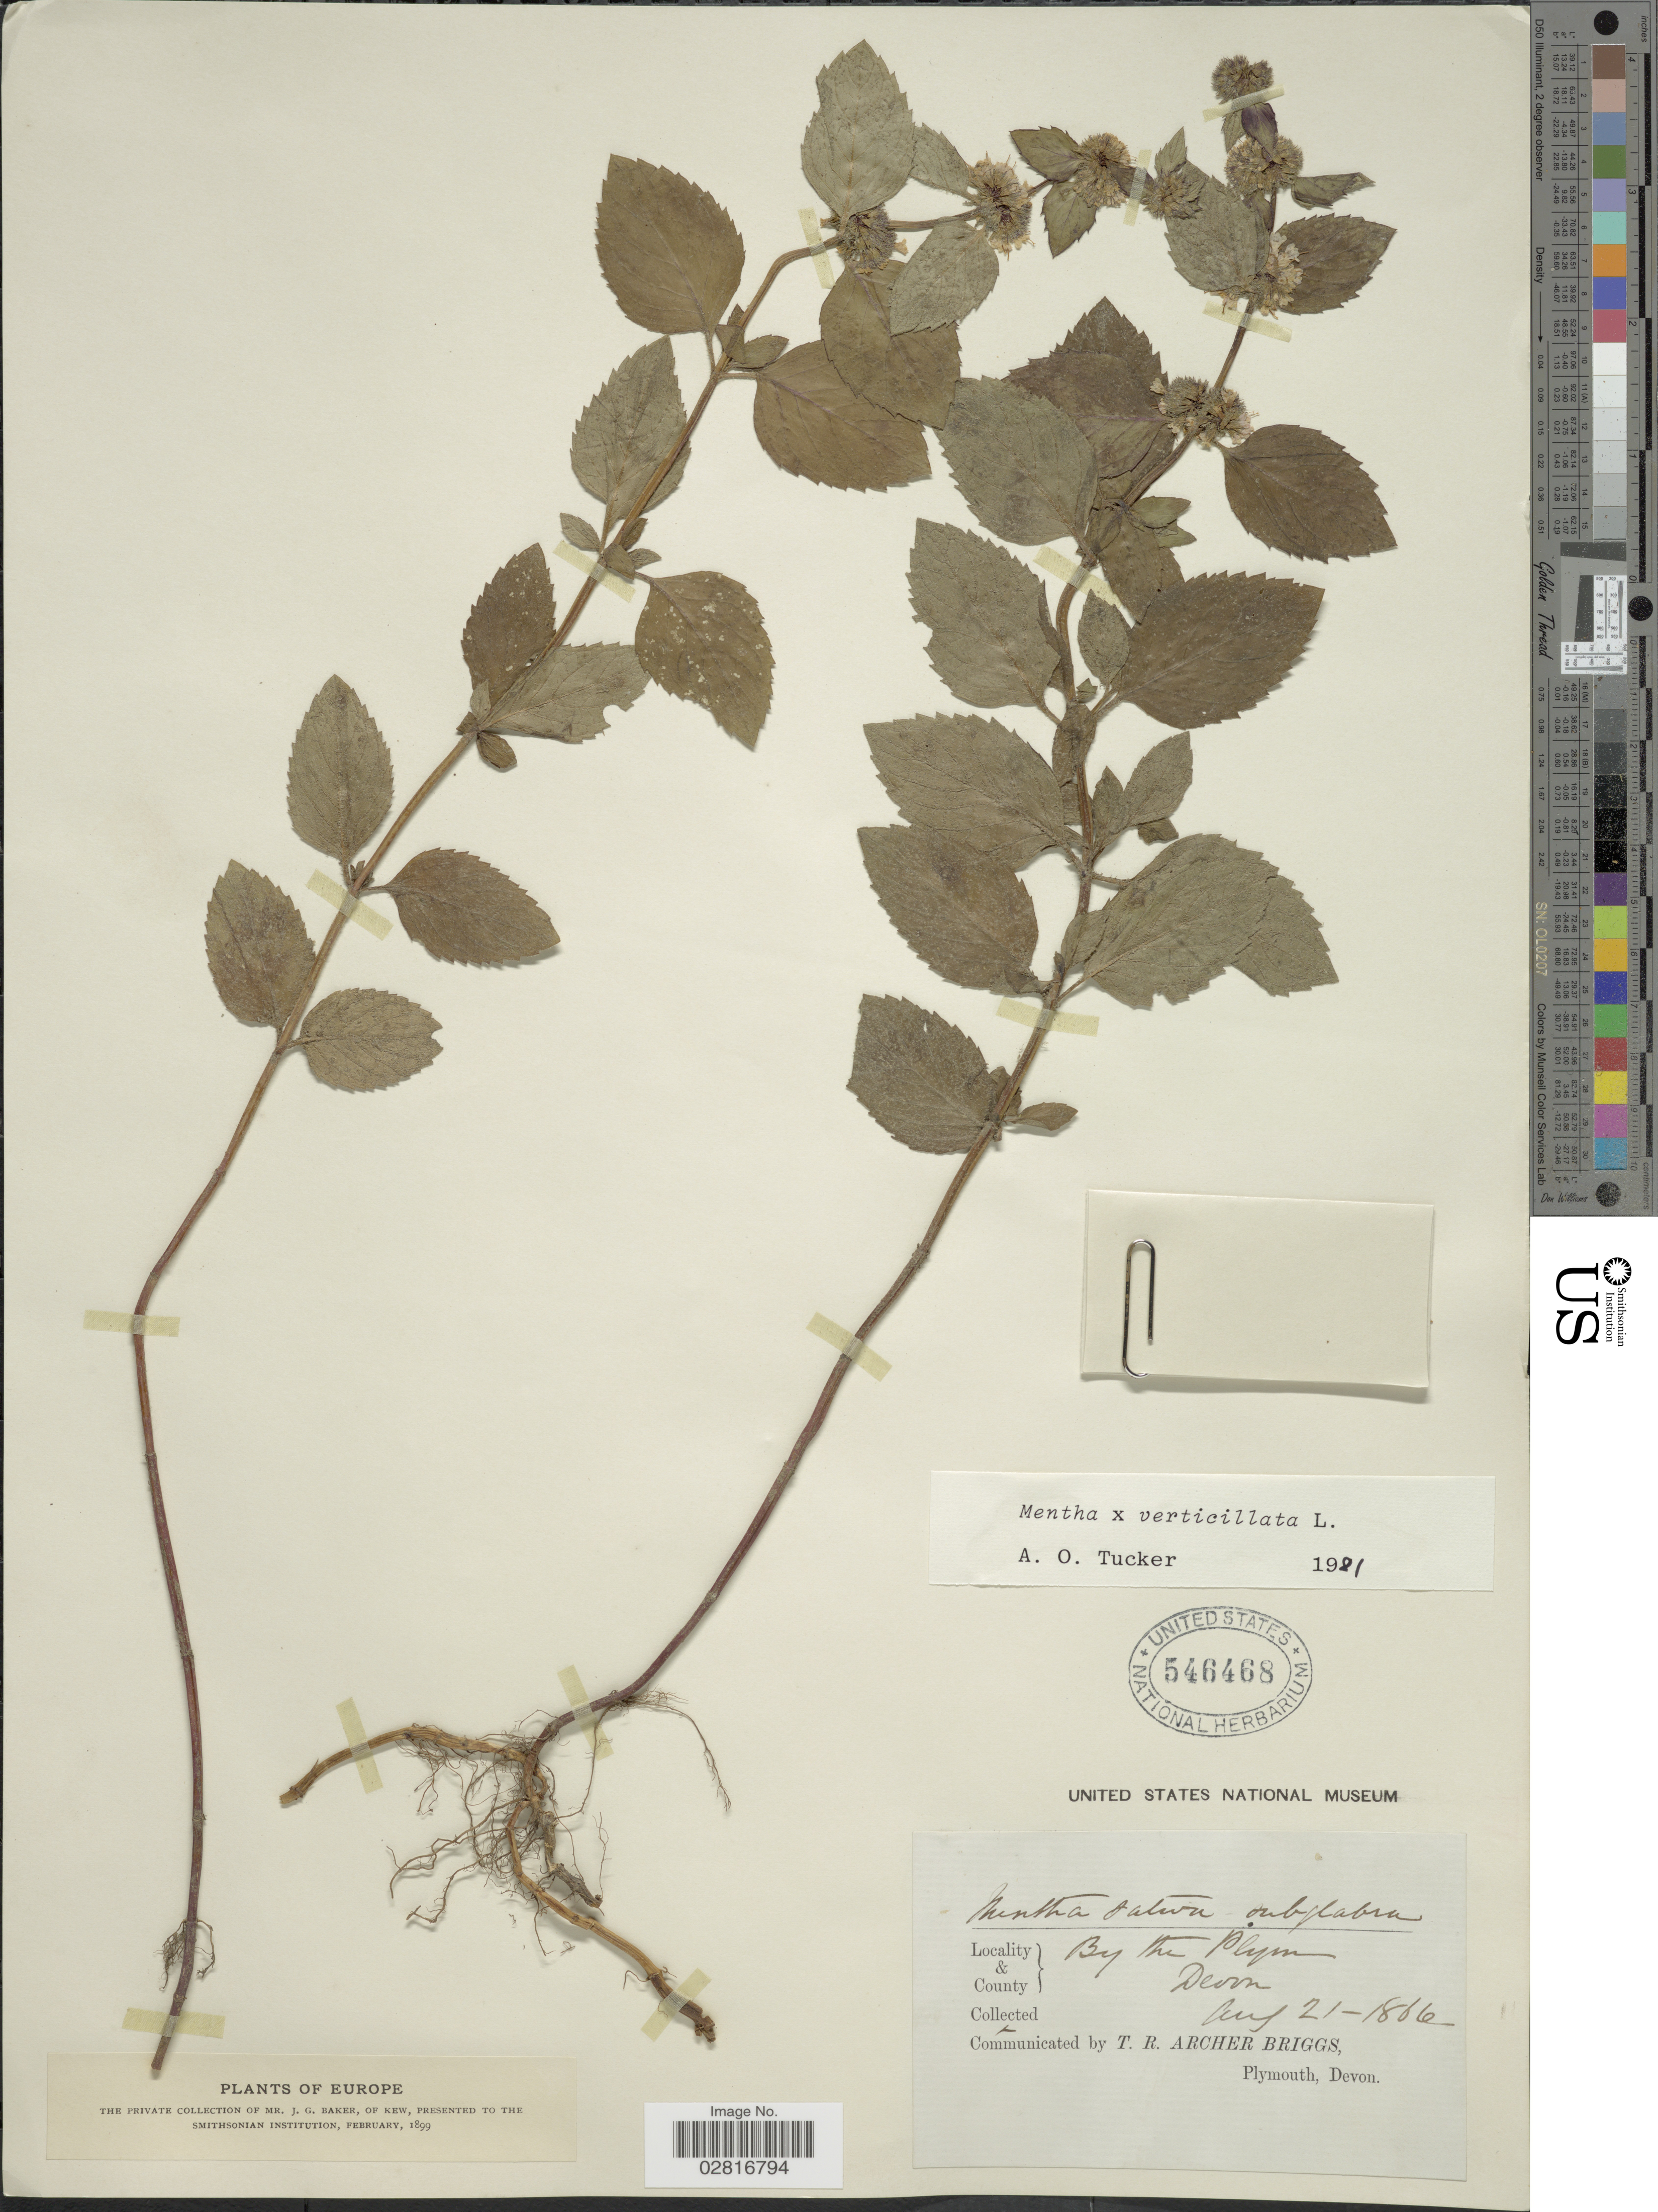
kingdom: Plantae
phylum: Tracheophyta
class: Magnoliopsida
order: Lamiales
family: Lamiaceae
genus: Mentha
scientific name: Mentha x verticillata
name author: L.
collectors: T. Briggs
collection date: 1866-08-21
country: United Kingdom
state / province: England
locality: By the Plym, Devon. Europe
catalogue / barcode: US 546468